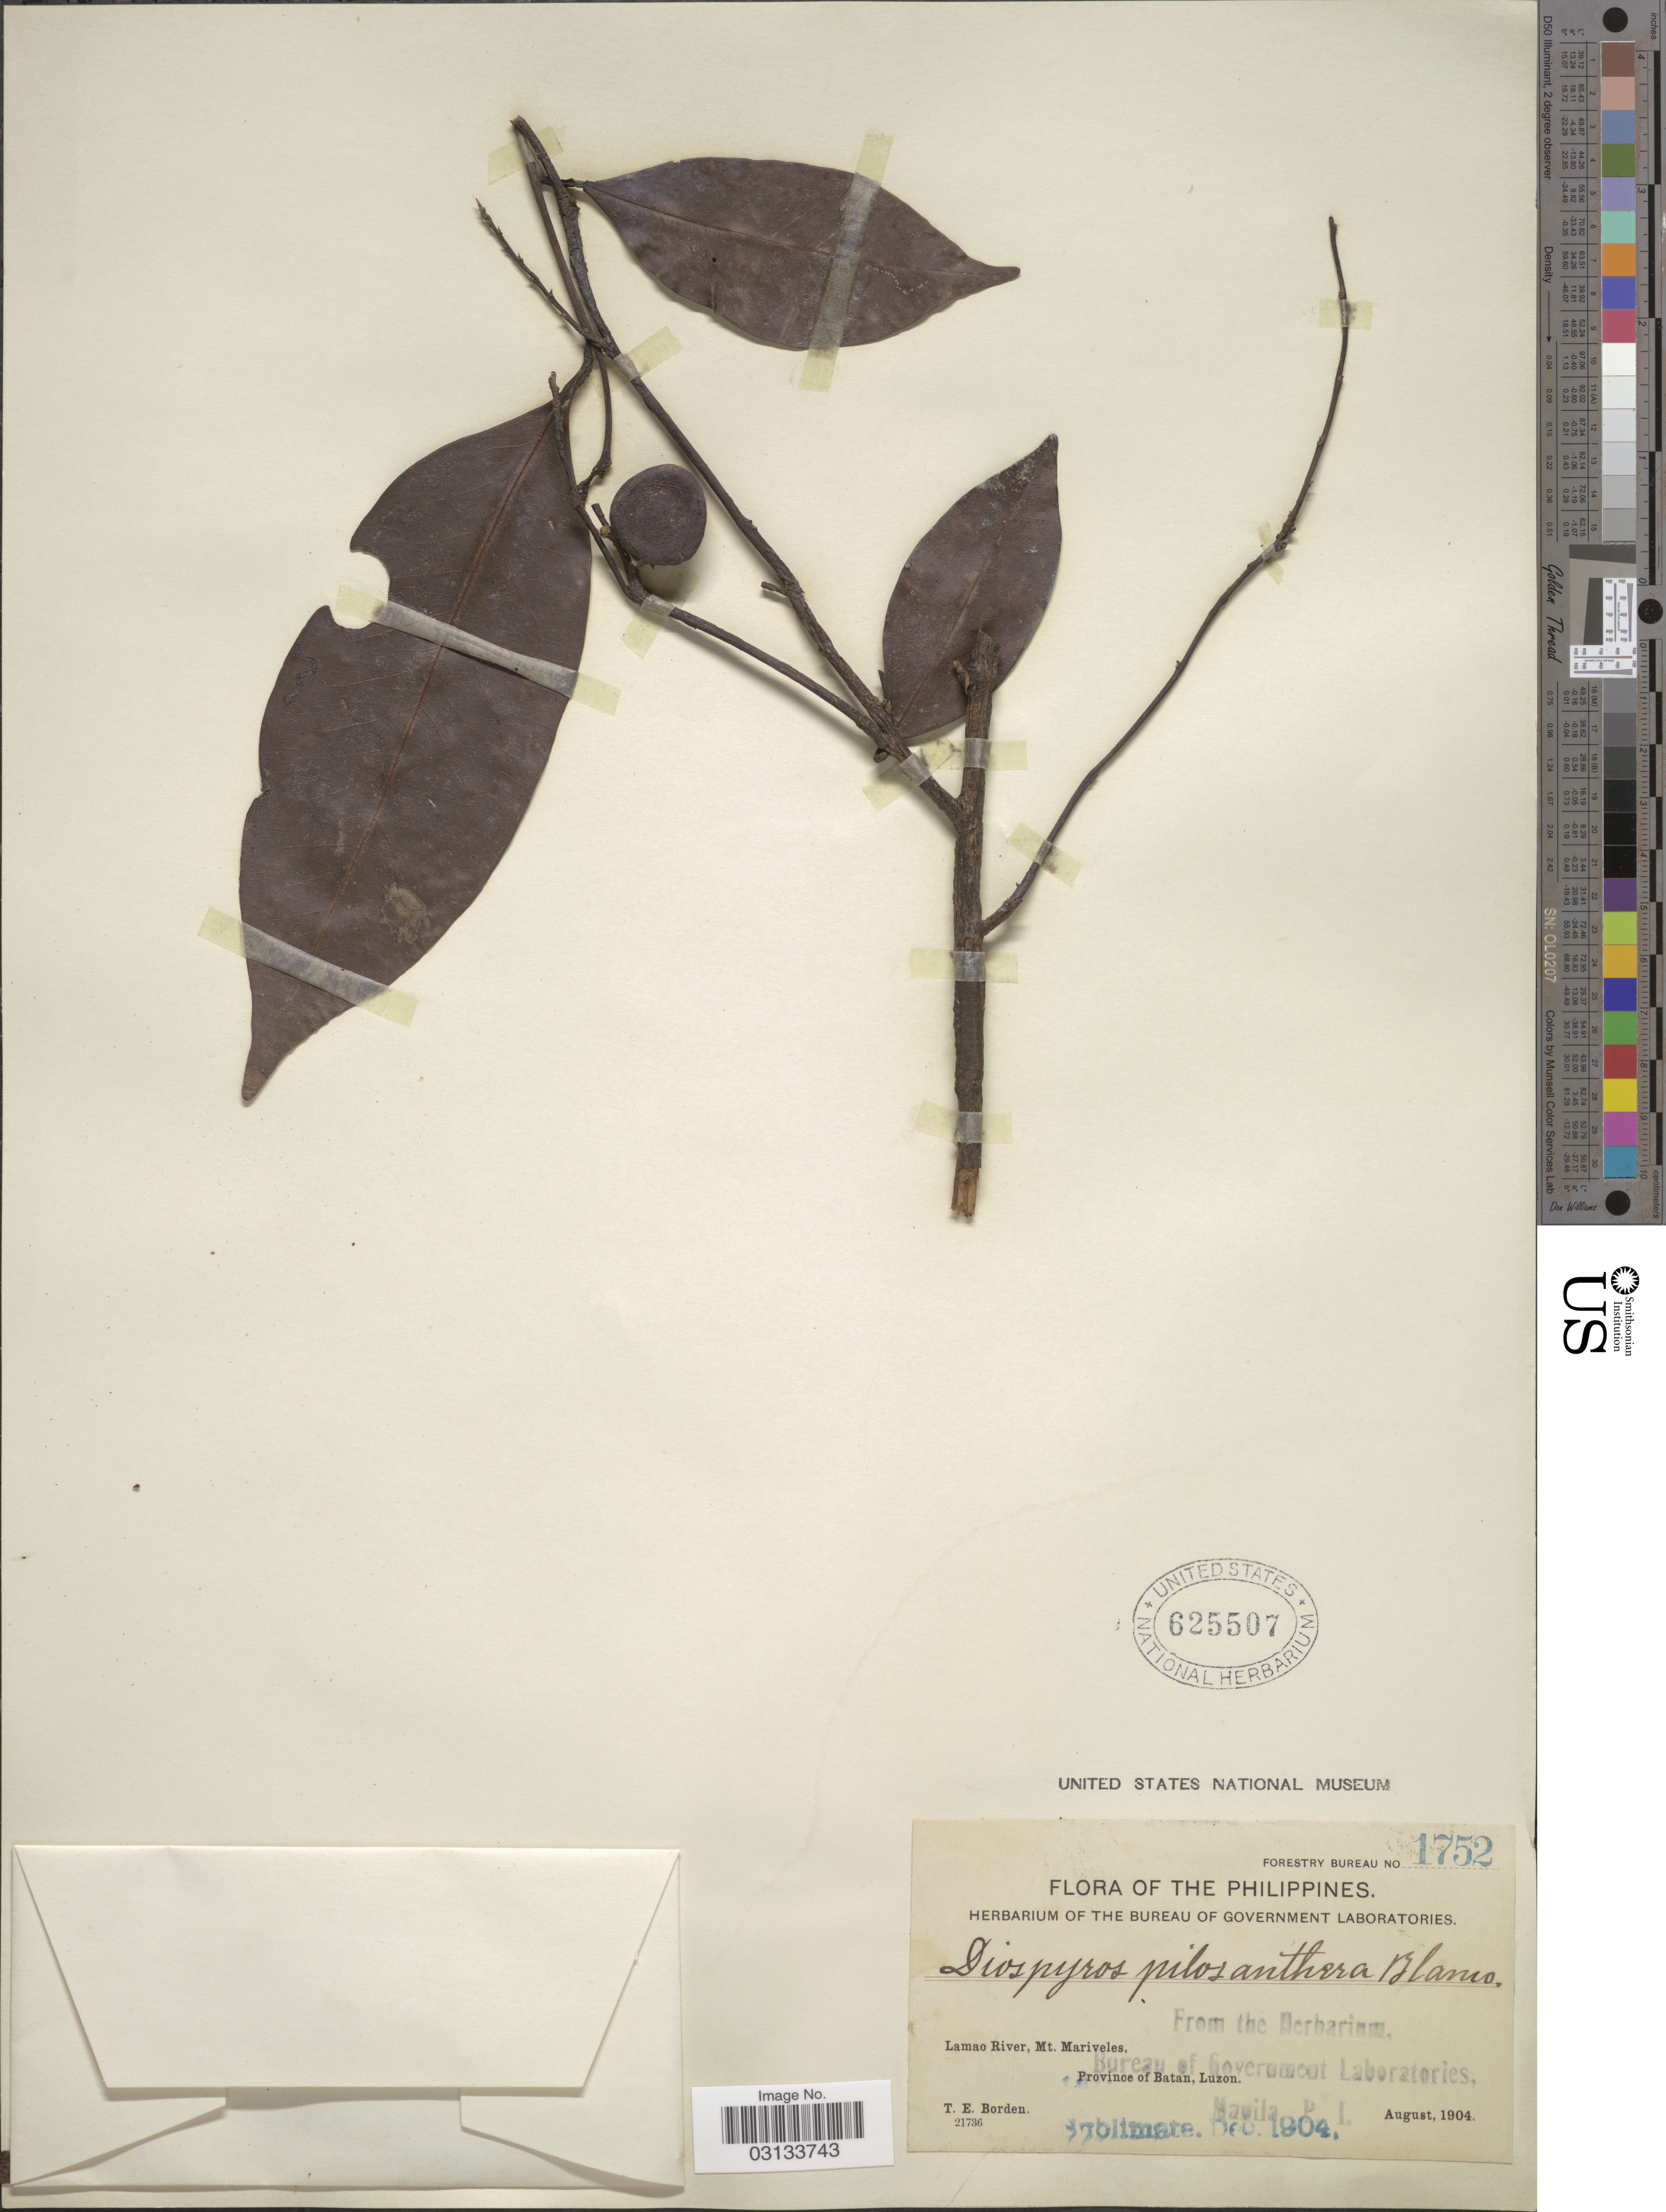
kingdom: Plantae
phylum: Tracheophyta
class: Magnoliopsida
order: Ericales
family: Ebenaceae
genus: Diospyros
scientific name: Diospyros pilosanthera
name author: Blanco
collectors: T. E. Borden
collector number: Forestry Bureau 1752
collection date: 1904-08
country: Philippines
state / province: Cagayan Valley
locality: Lamao River, Mt. Mariveles, Province of Batan, Luzon.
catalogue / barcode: US 625507